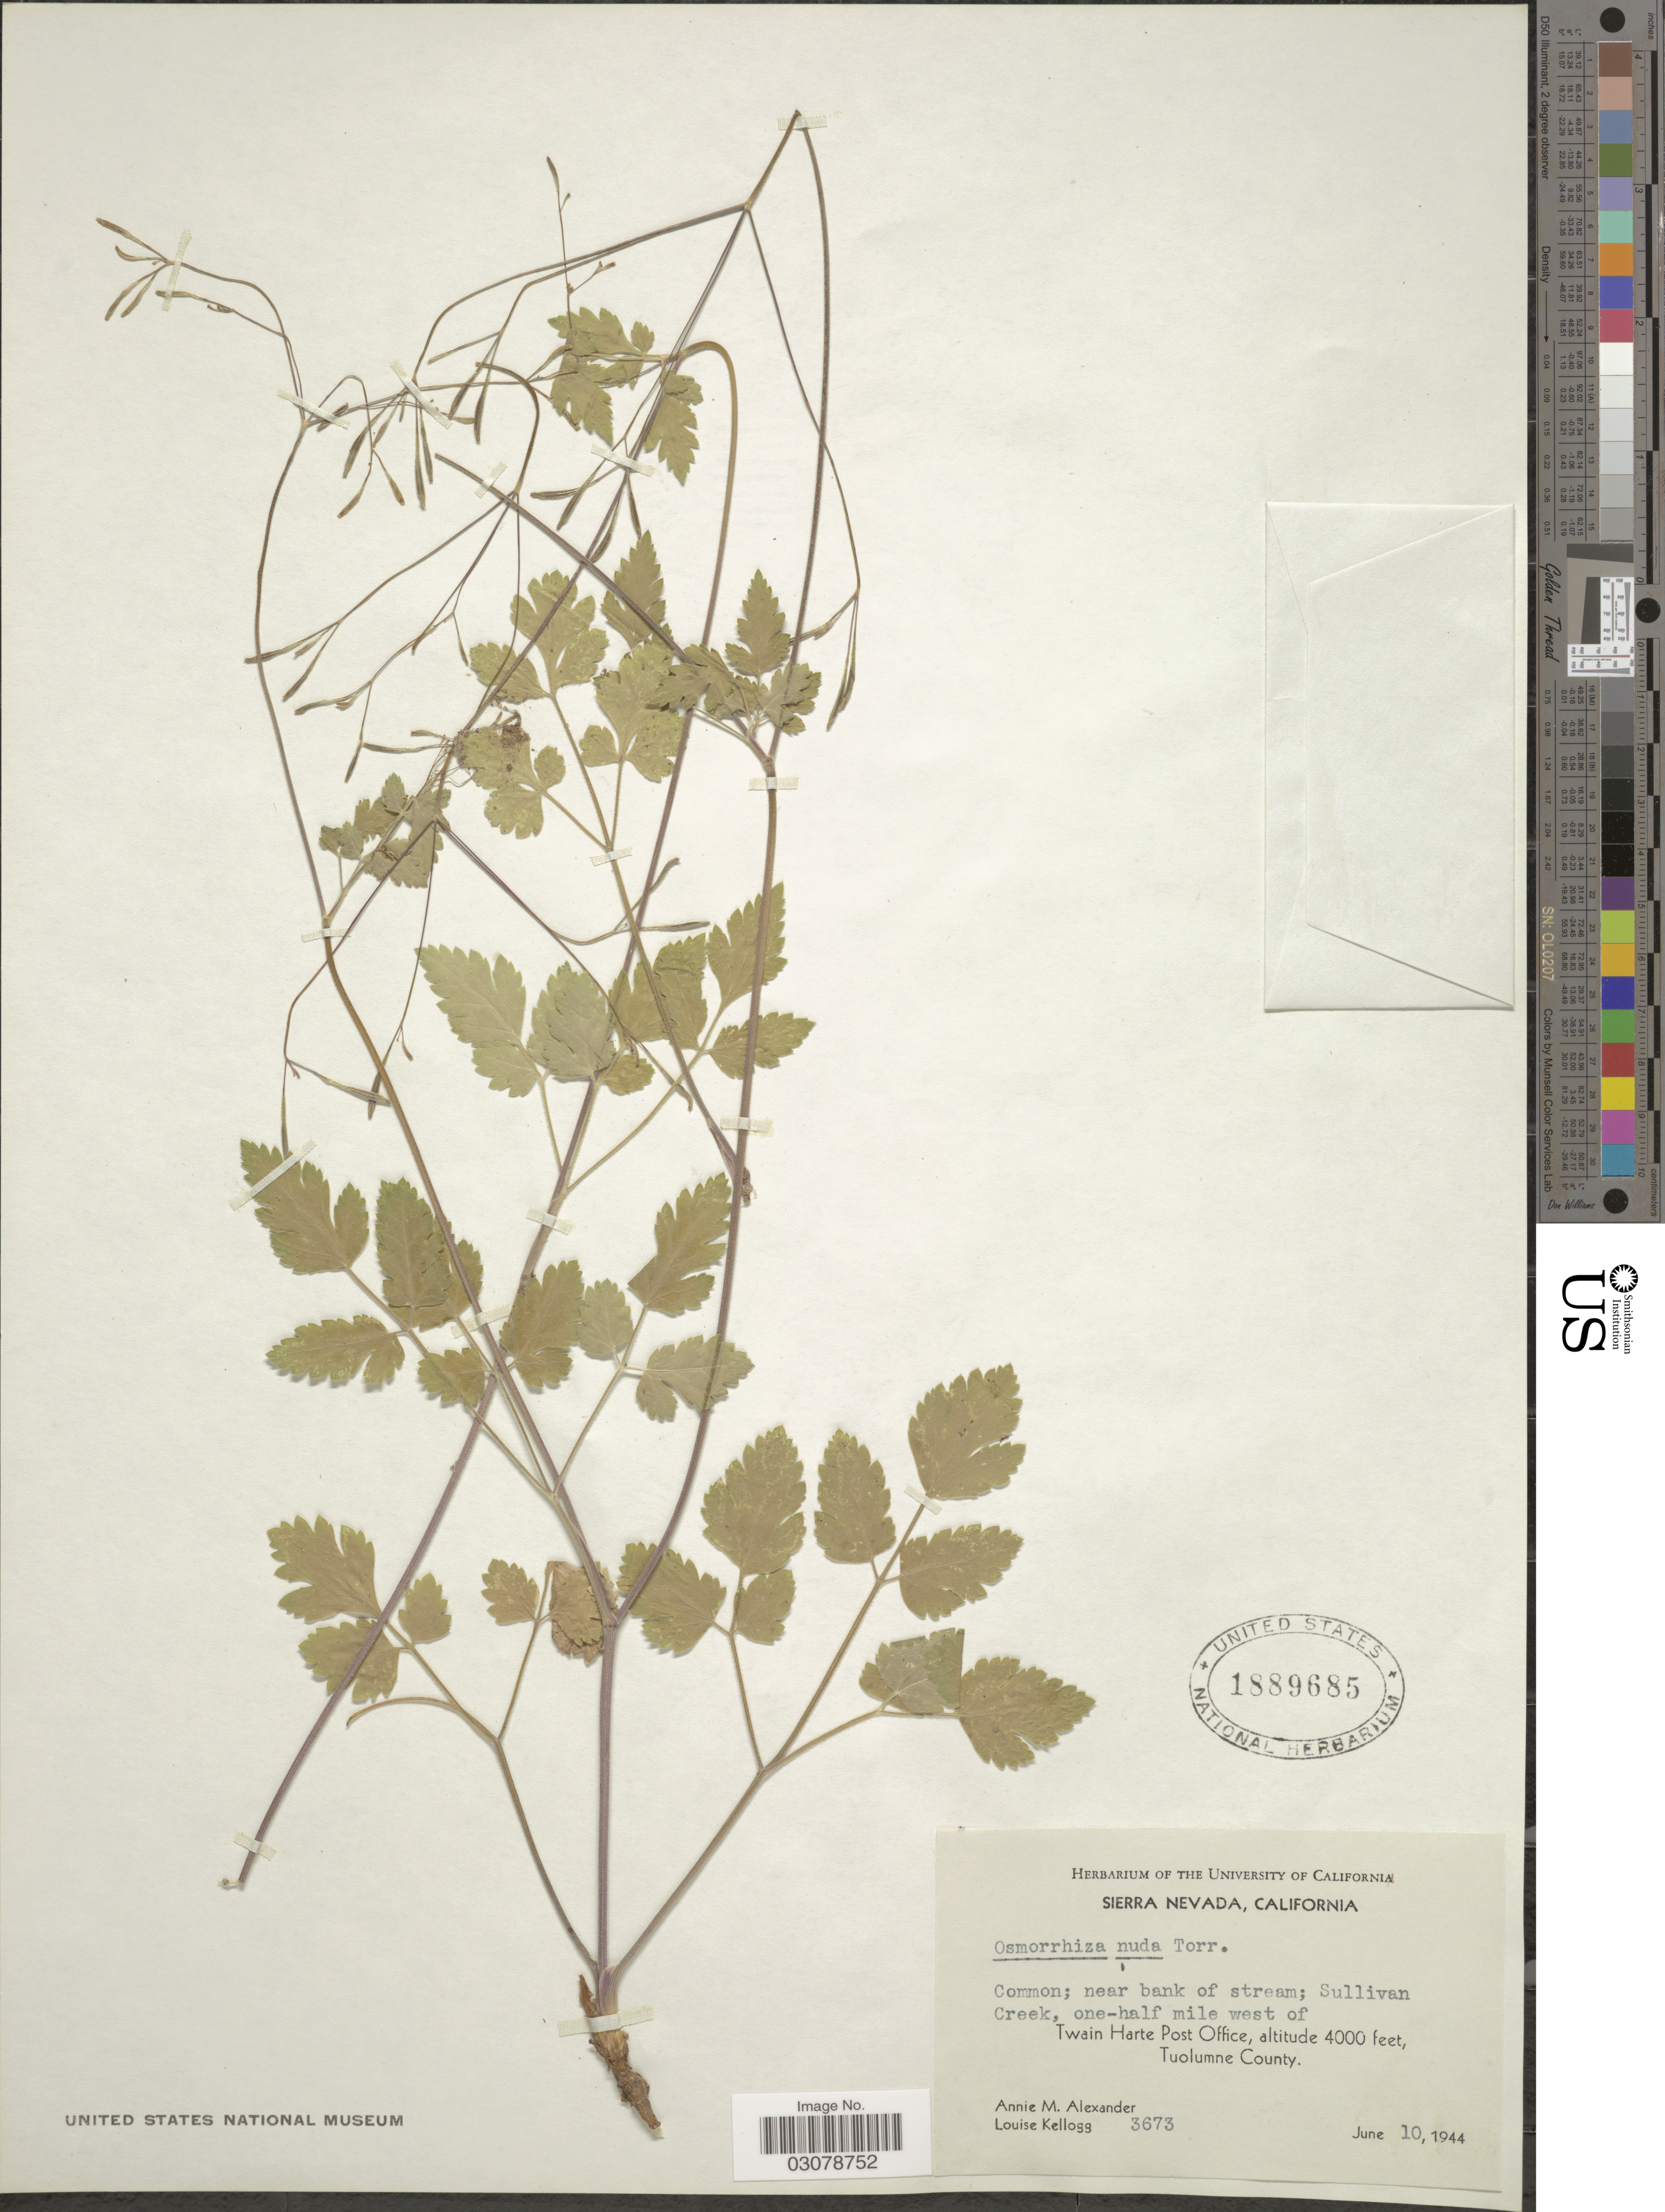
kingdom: Plantae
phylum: Tracheophyta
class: Magnoliopsida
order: Apiales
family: Apiaceae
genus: Osmorhiza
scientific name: Osmorhiza nuda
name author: Torr.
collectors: A. M. Alexander & L. Kellogg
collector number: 3673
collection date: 1944-06-10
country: United States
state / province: California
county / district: Tuolumne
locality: Sierra Nevada, Sullivan Creek, one-half mile west of Twain Harte Post Office, Tuolumne County.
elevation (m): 1219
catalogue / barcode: US 1889685